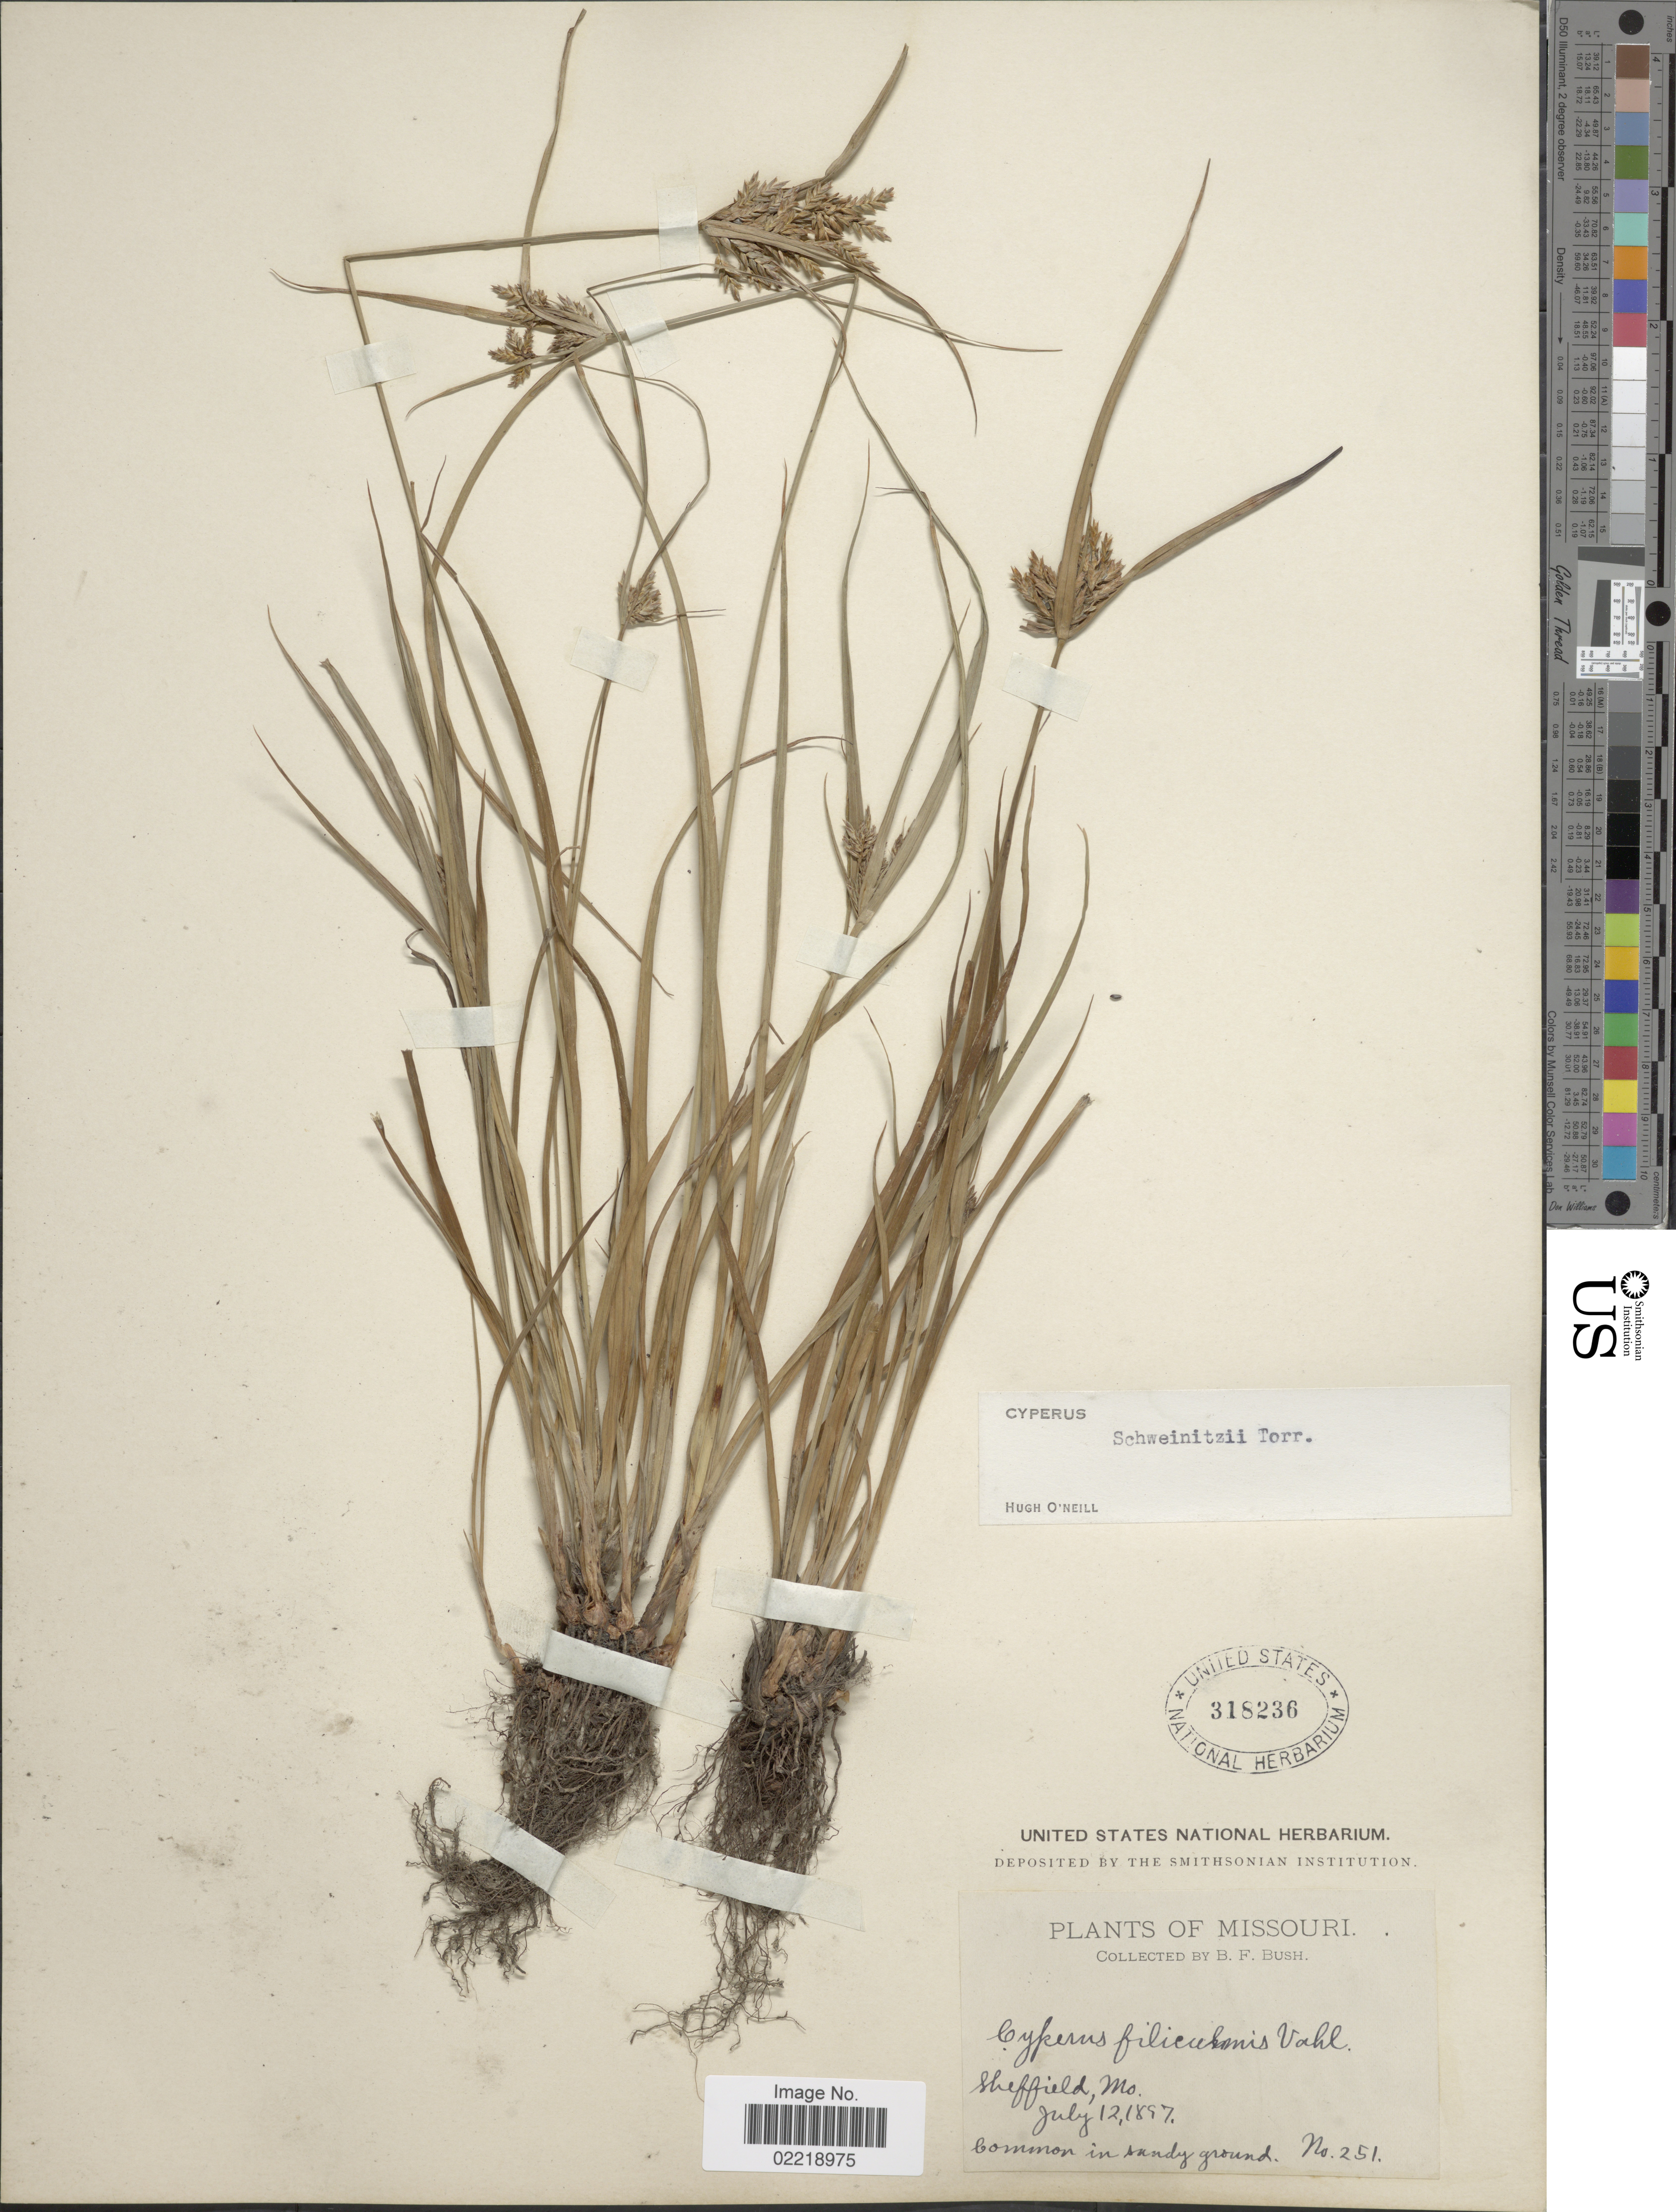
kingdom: Plantae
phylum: Tracheophyta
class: Liliopsida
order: Poales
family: Cyperaceae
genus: Cyperus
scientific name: Cyperus schweinitzii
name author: Torr.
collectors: B. F. Bush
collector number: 251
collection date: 1897-07-12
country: United States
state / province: Missouri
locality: Sheffield, Mo, Common in sandy ground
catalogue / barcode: US 318236